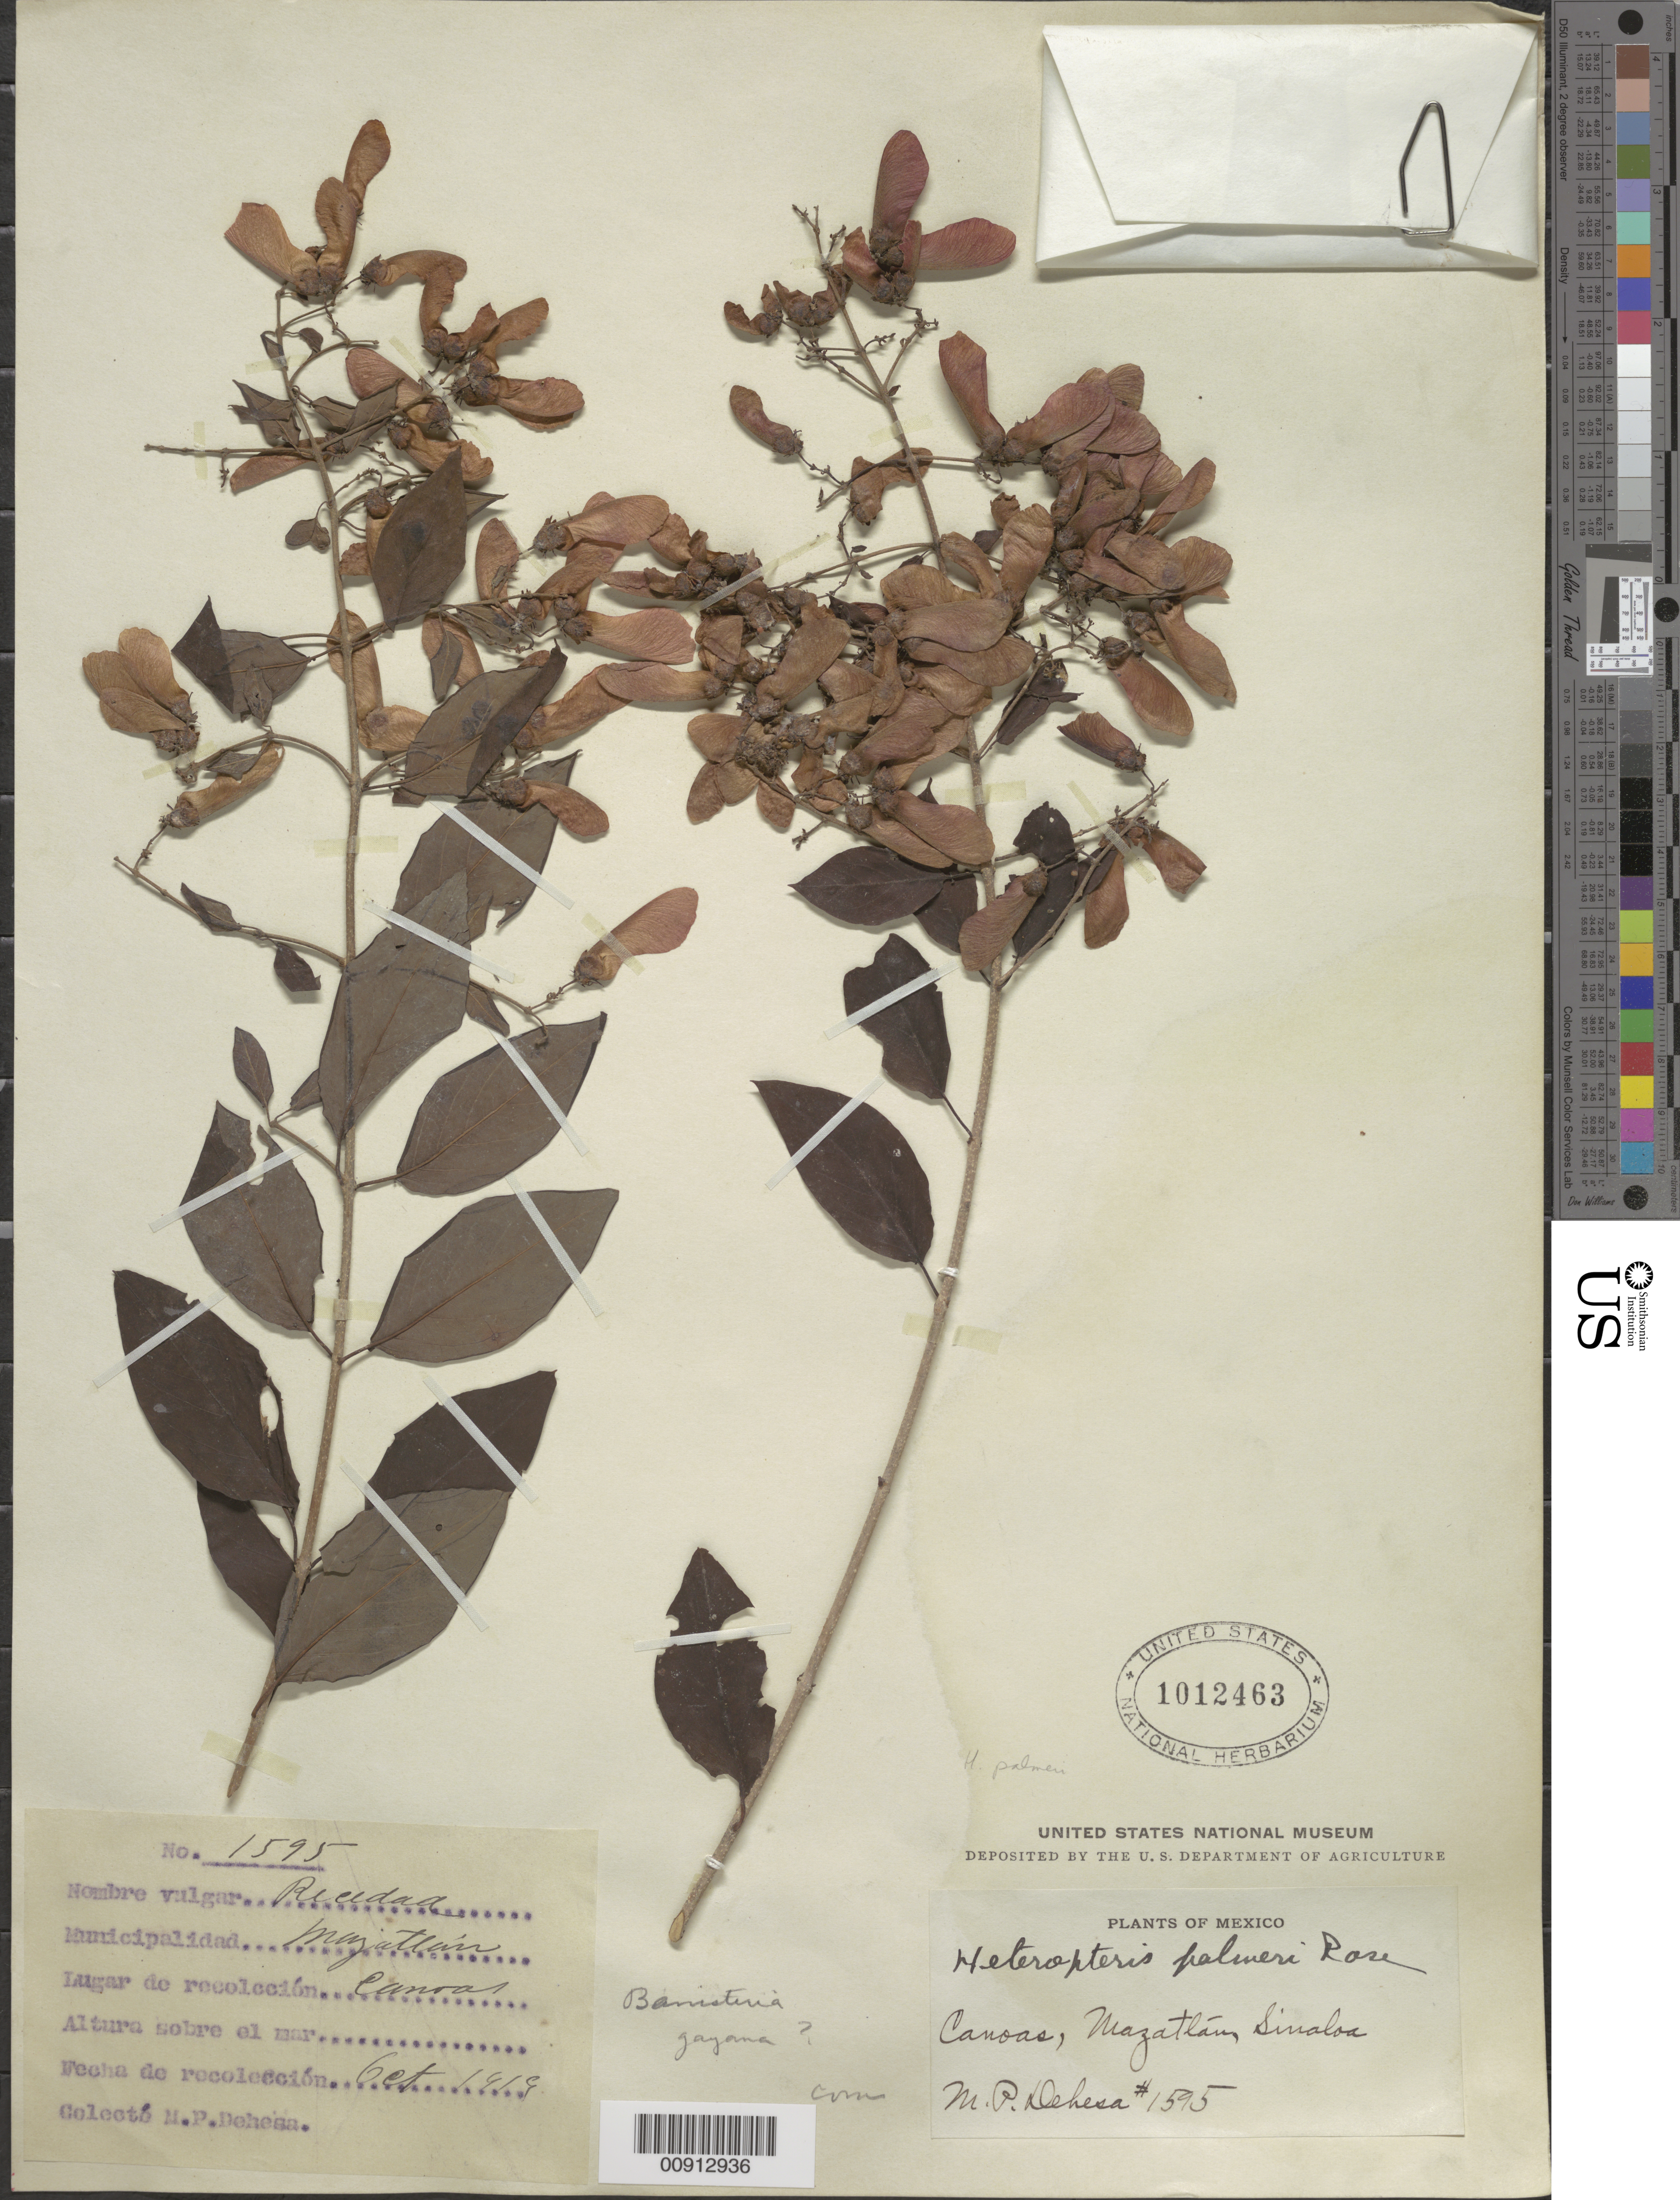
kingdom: Plantae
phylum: Tracheophyta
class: Magnoliopsida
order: Malpighiales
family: Malpighiaceae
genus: Heteropterys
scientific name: Heteropterys palmeri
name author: Rose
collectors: M. Dehesa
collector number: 1595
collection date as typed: Oct 1919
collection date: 1919-10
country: Mexico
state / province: Sinaloa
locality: Canoas, Mazatlán, Sinaloa.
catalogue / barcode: US 1012463